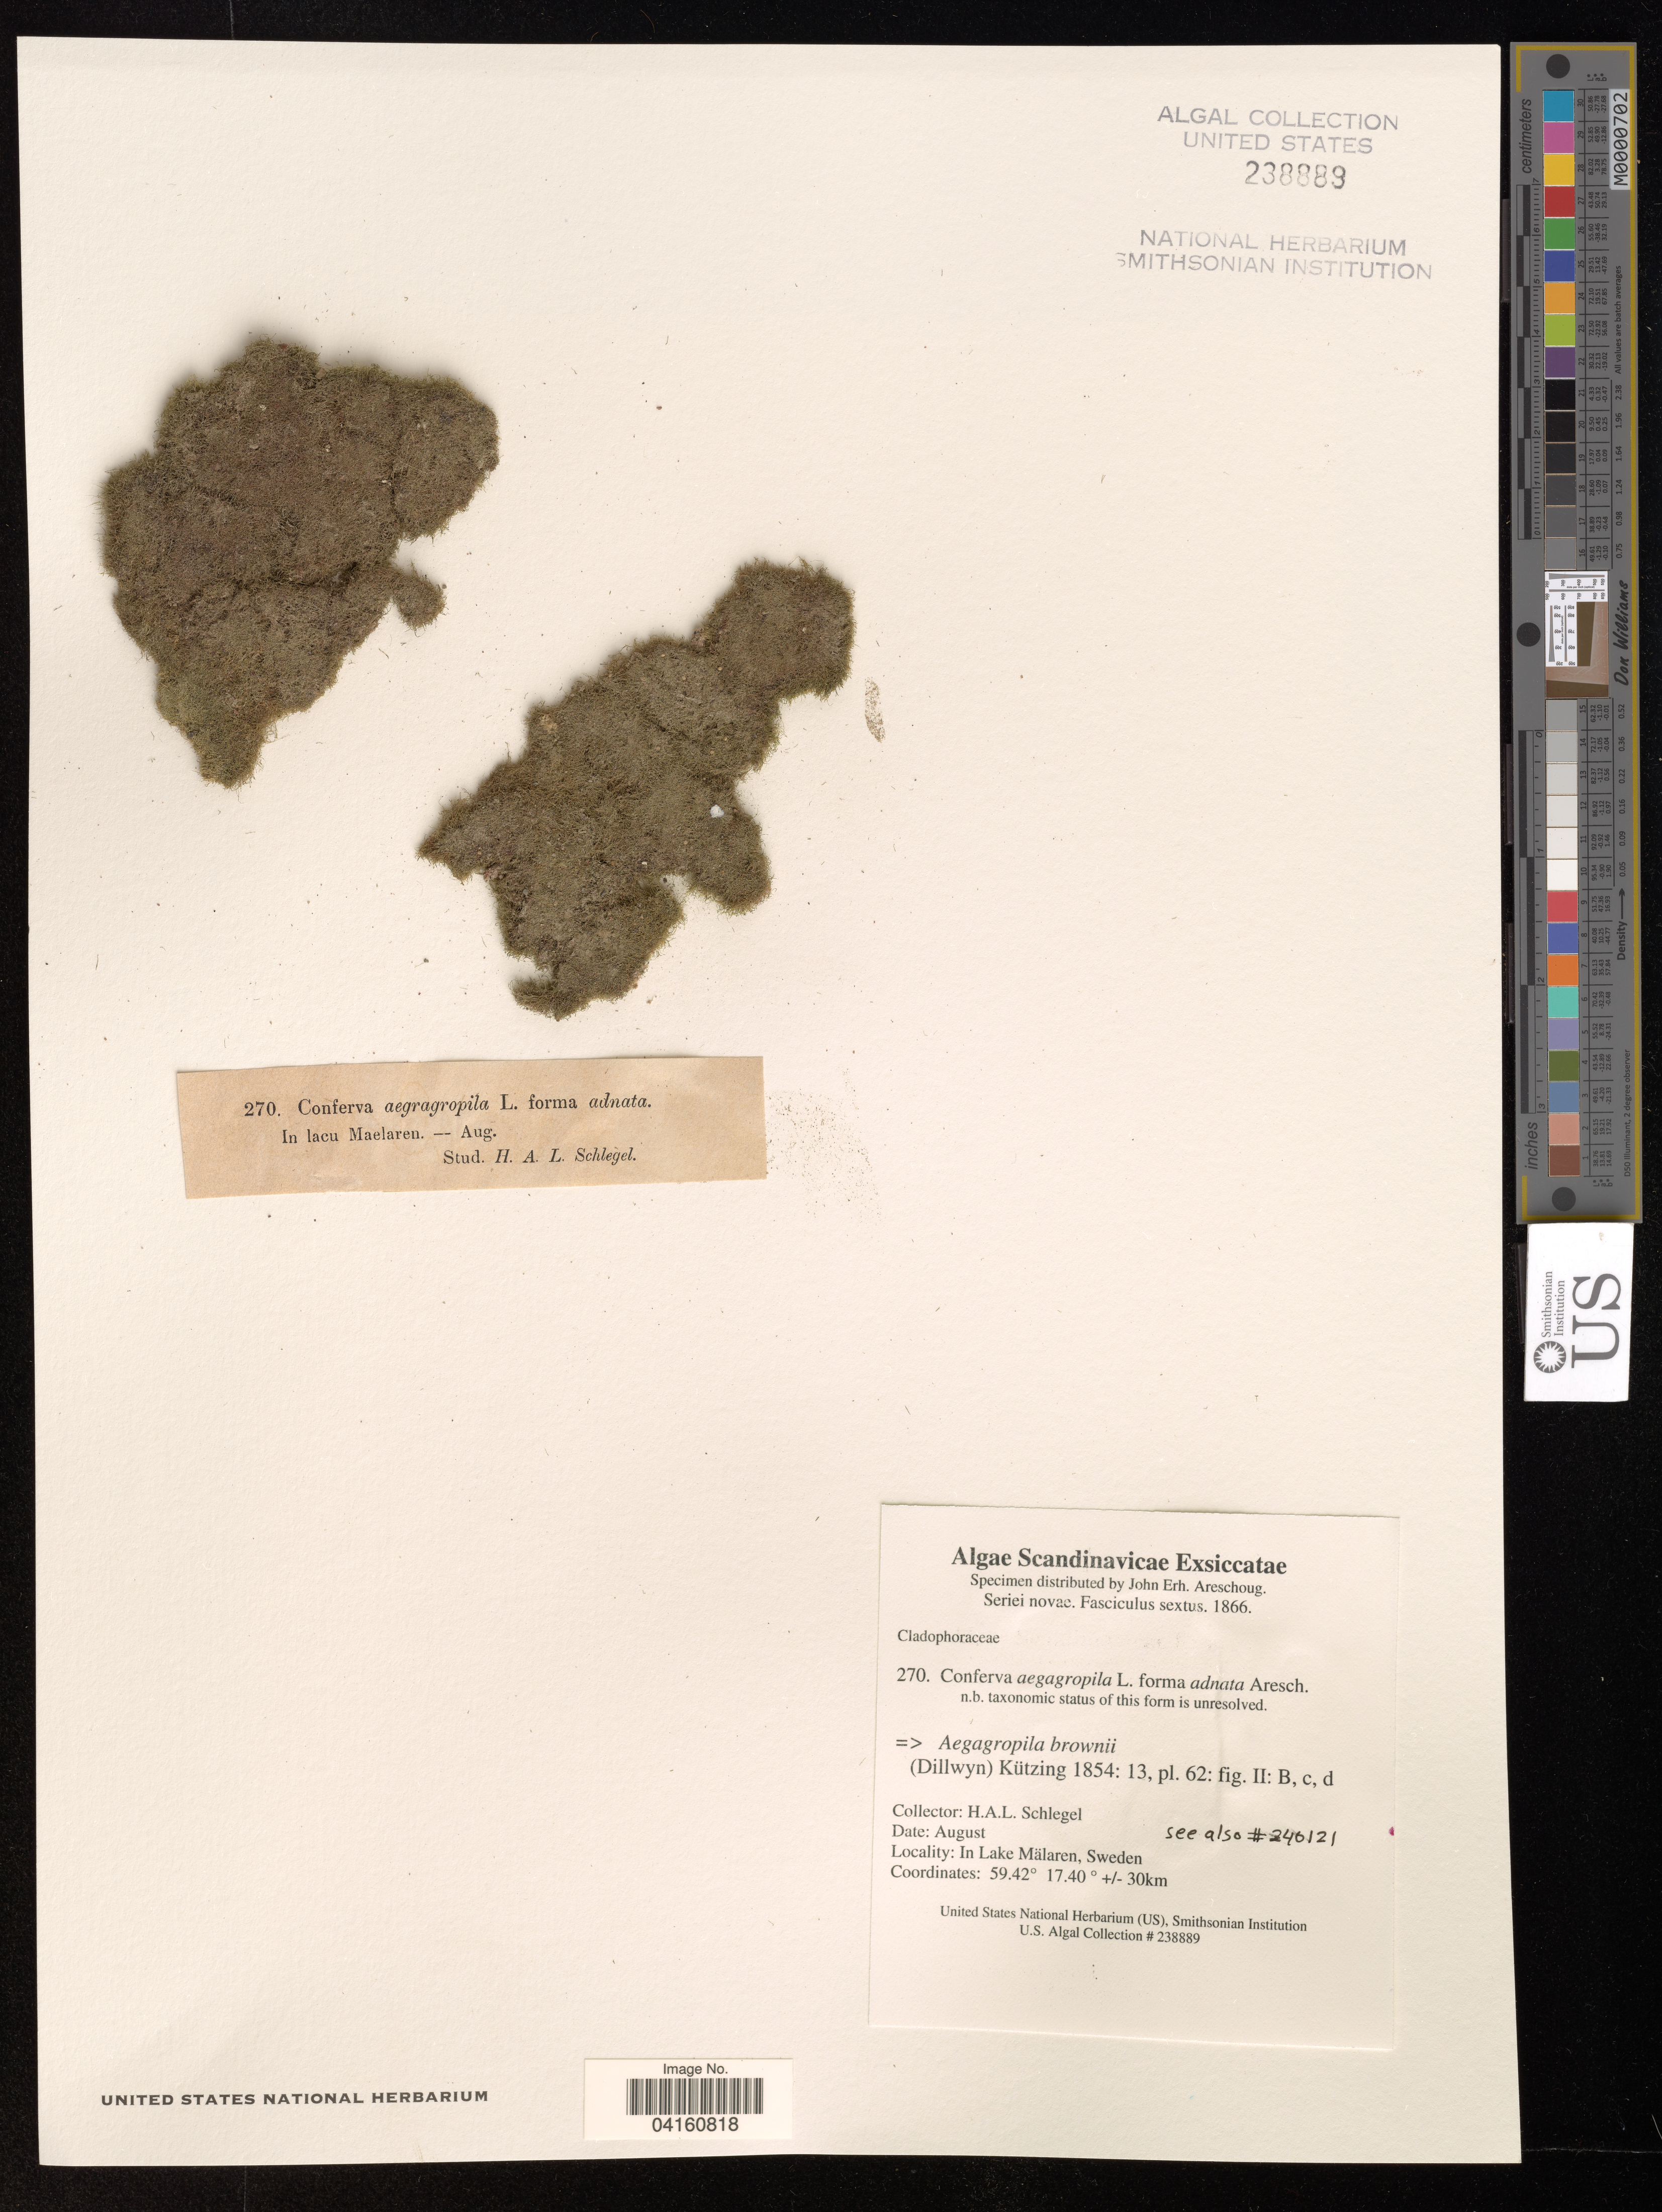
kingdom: Plantae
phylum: Chlorophyta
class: Ulvophyceae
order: Cladophorales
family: Cladophoraceae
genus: Aegagropila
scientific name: Aegagropila brownii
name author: (Dillwyn) Kützing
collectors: H. Schlegel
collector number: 270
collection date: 1866-08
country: Sweden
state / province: Stockholm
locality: Lake Mälaren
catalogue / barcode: US 238889